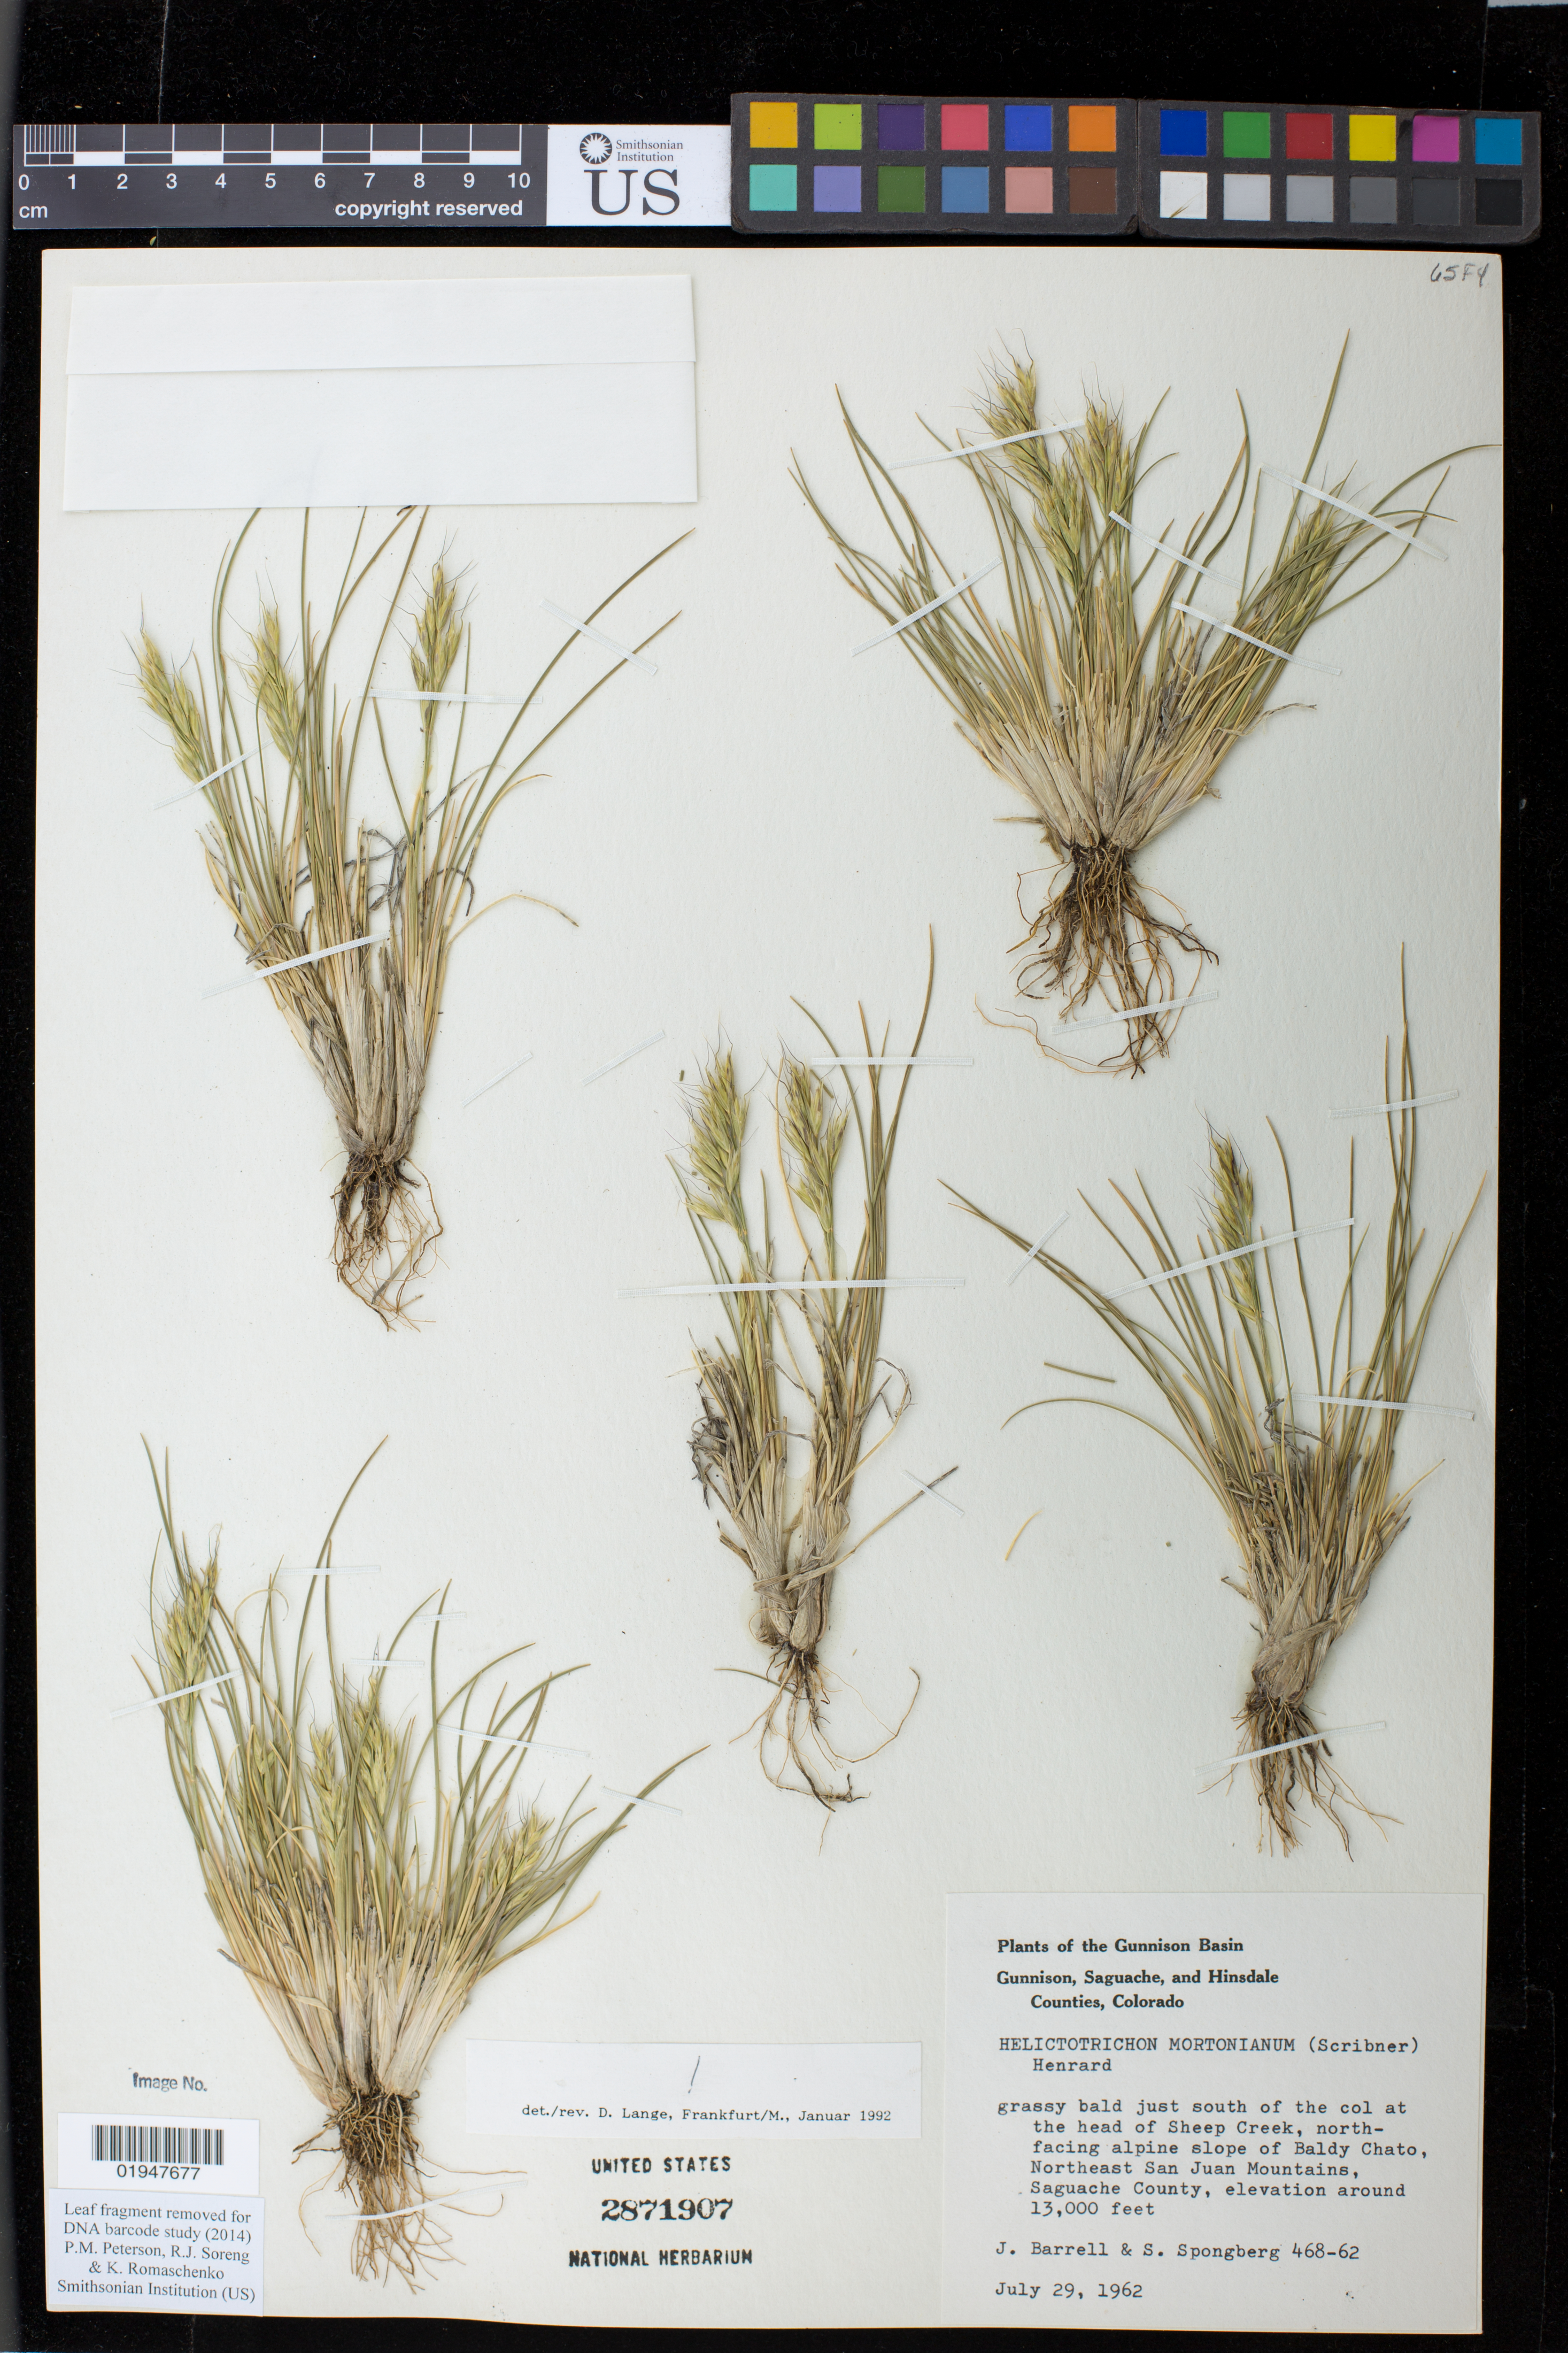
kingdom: Plantae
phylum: Tracheophyta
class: Liliopsida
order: Poales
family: Poaceae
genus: Helictotrichon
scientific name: Helictotrichon mortonianum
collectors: J. Barrell & S. A.Spongberg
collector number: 468-62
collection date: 1962-07-29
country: United States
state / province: Colorado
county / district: Saguach County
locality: just south of the col at the head of Sheep Cree, north-facing alpine slope of Baldy Chato, Northeast San Juan Mountains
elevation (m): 3962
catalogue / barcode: US 2871907